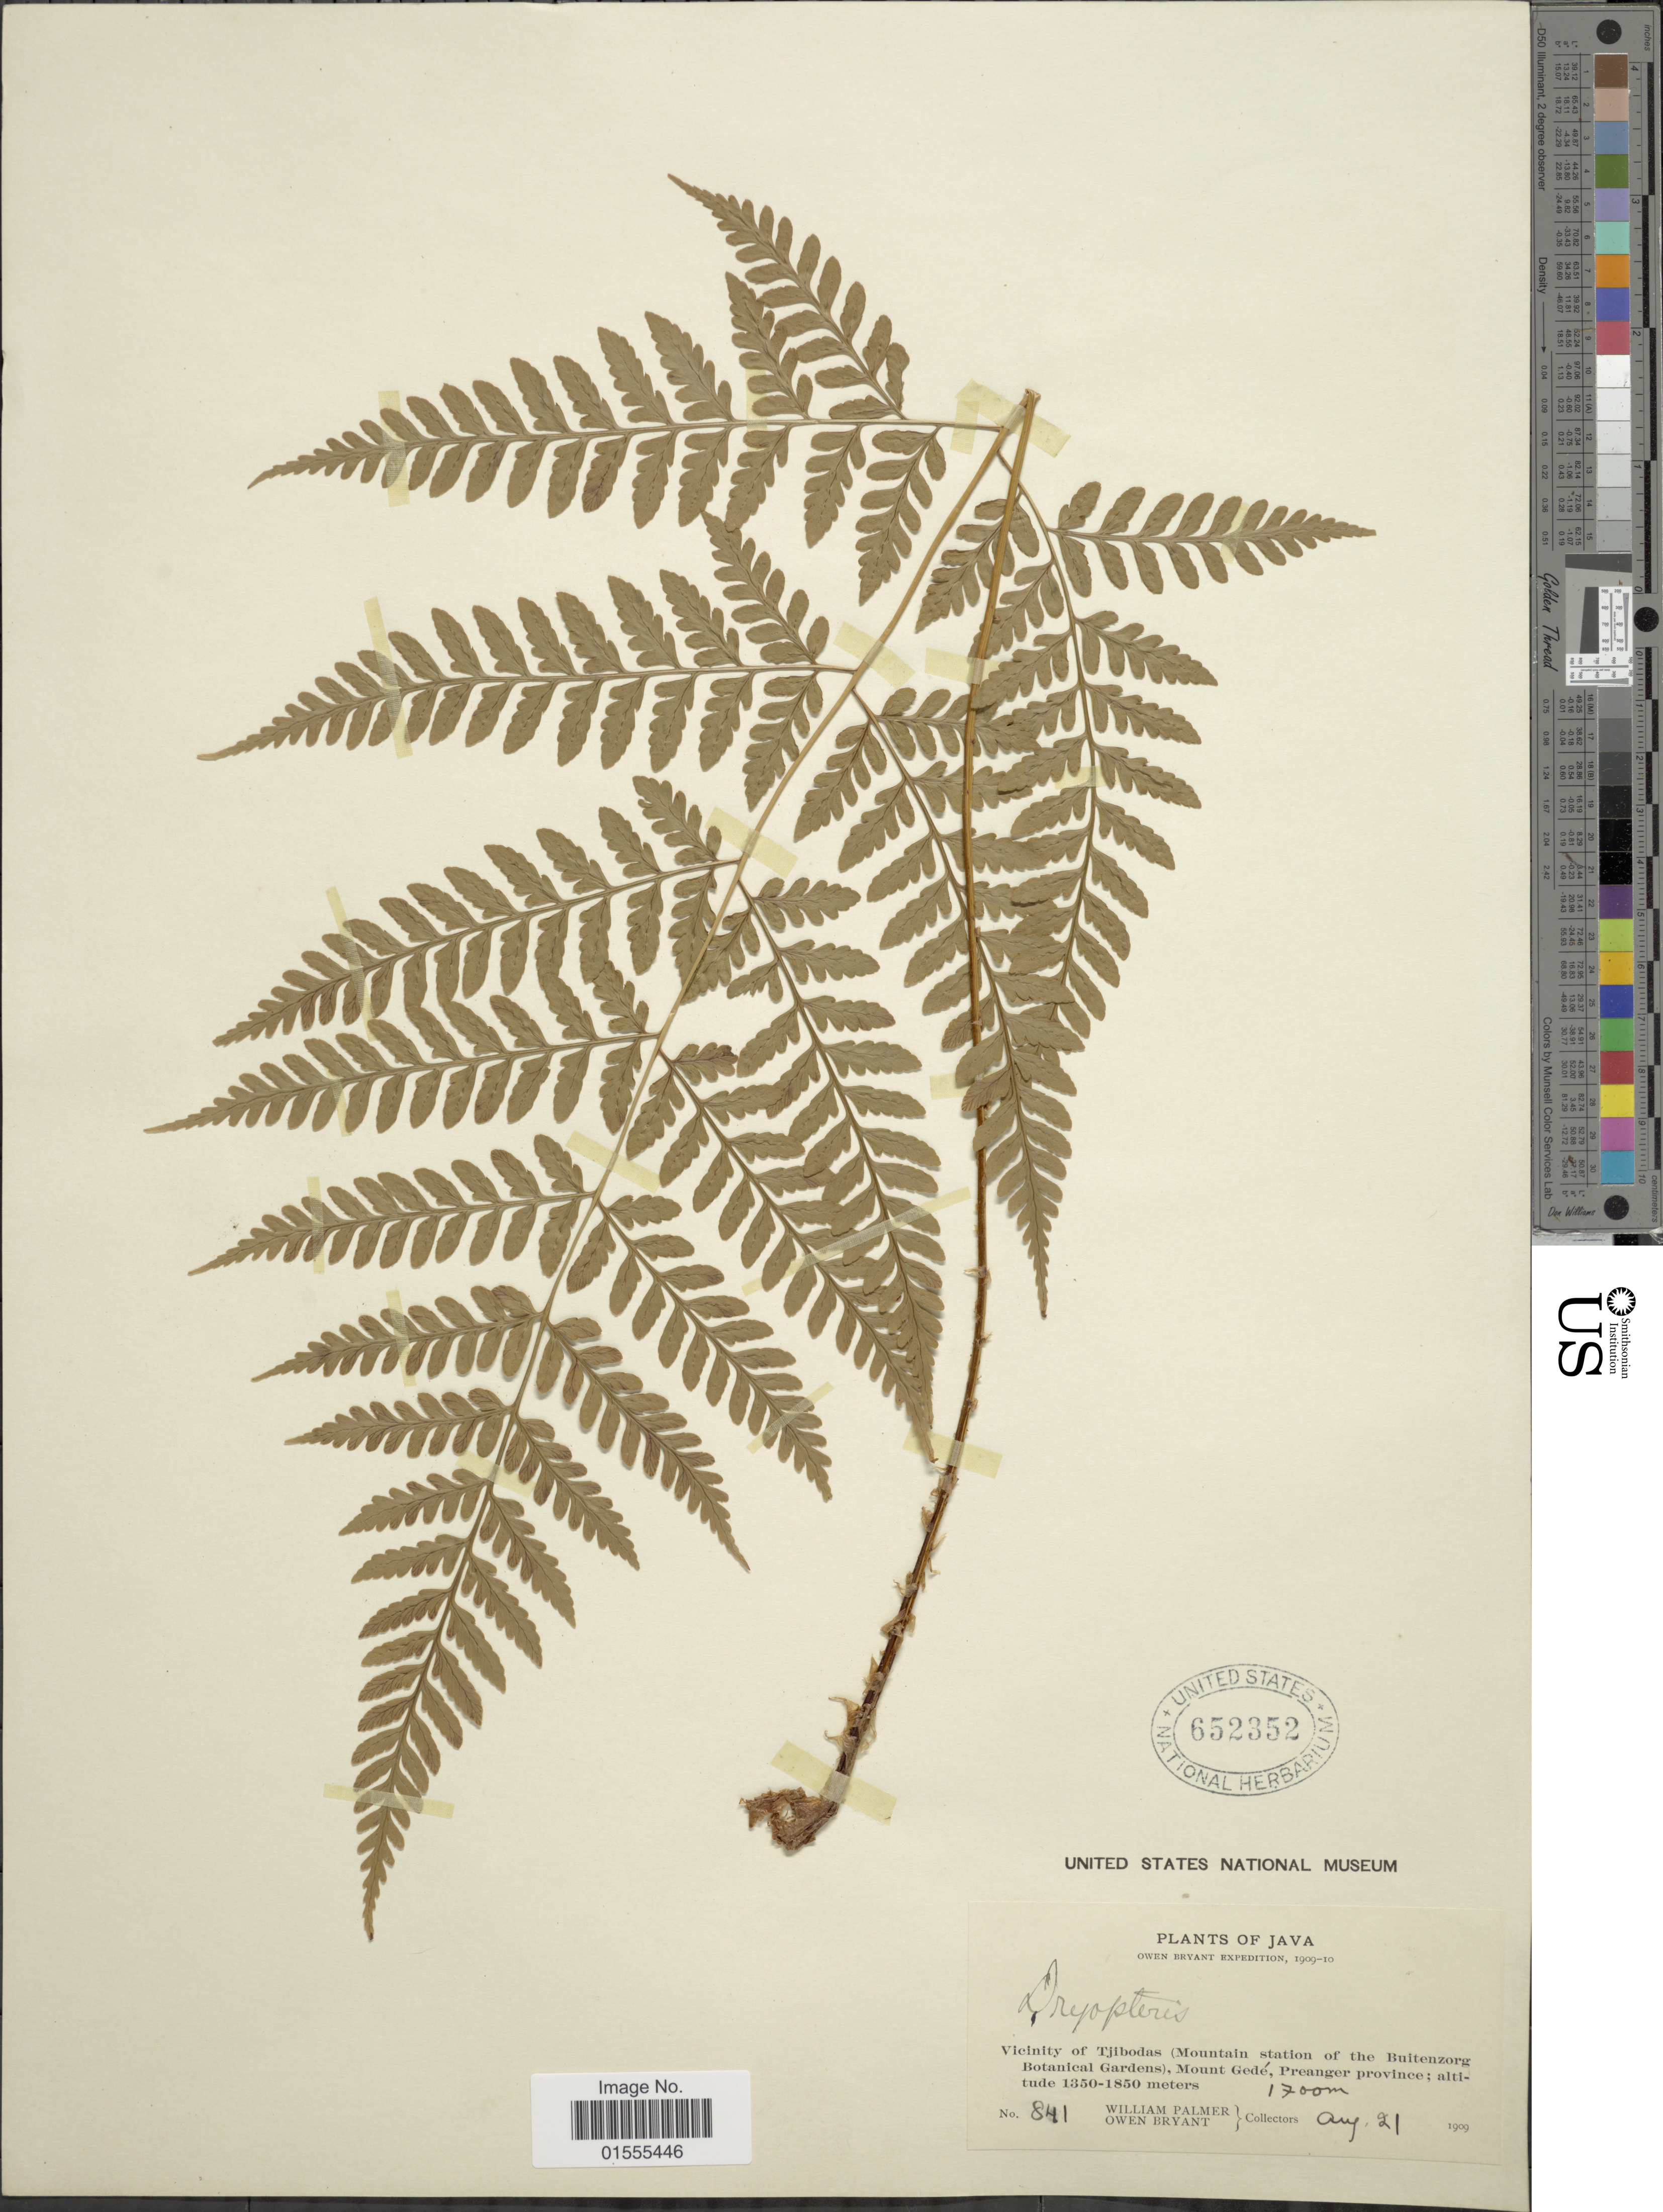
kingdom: Plantae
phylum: Tracheophyta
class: Polypodiopsida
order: Polypodiales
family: Dryopteridaceae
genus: Dryopteris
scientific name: Dryopteris sparsa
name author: (D. Don) Kuntze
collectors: W. Palmer & O. Bryant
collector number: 841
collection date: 1909-08-21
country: Indonesia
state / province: Java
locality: Vicinity of Tjibodas (Mountain station of the Buitenzorg Botanical Gardens), Mount Gedé, Preanger prvoince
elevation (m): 1700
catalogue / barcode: US 652352